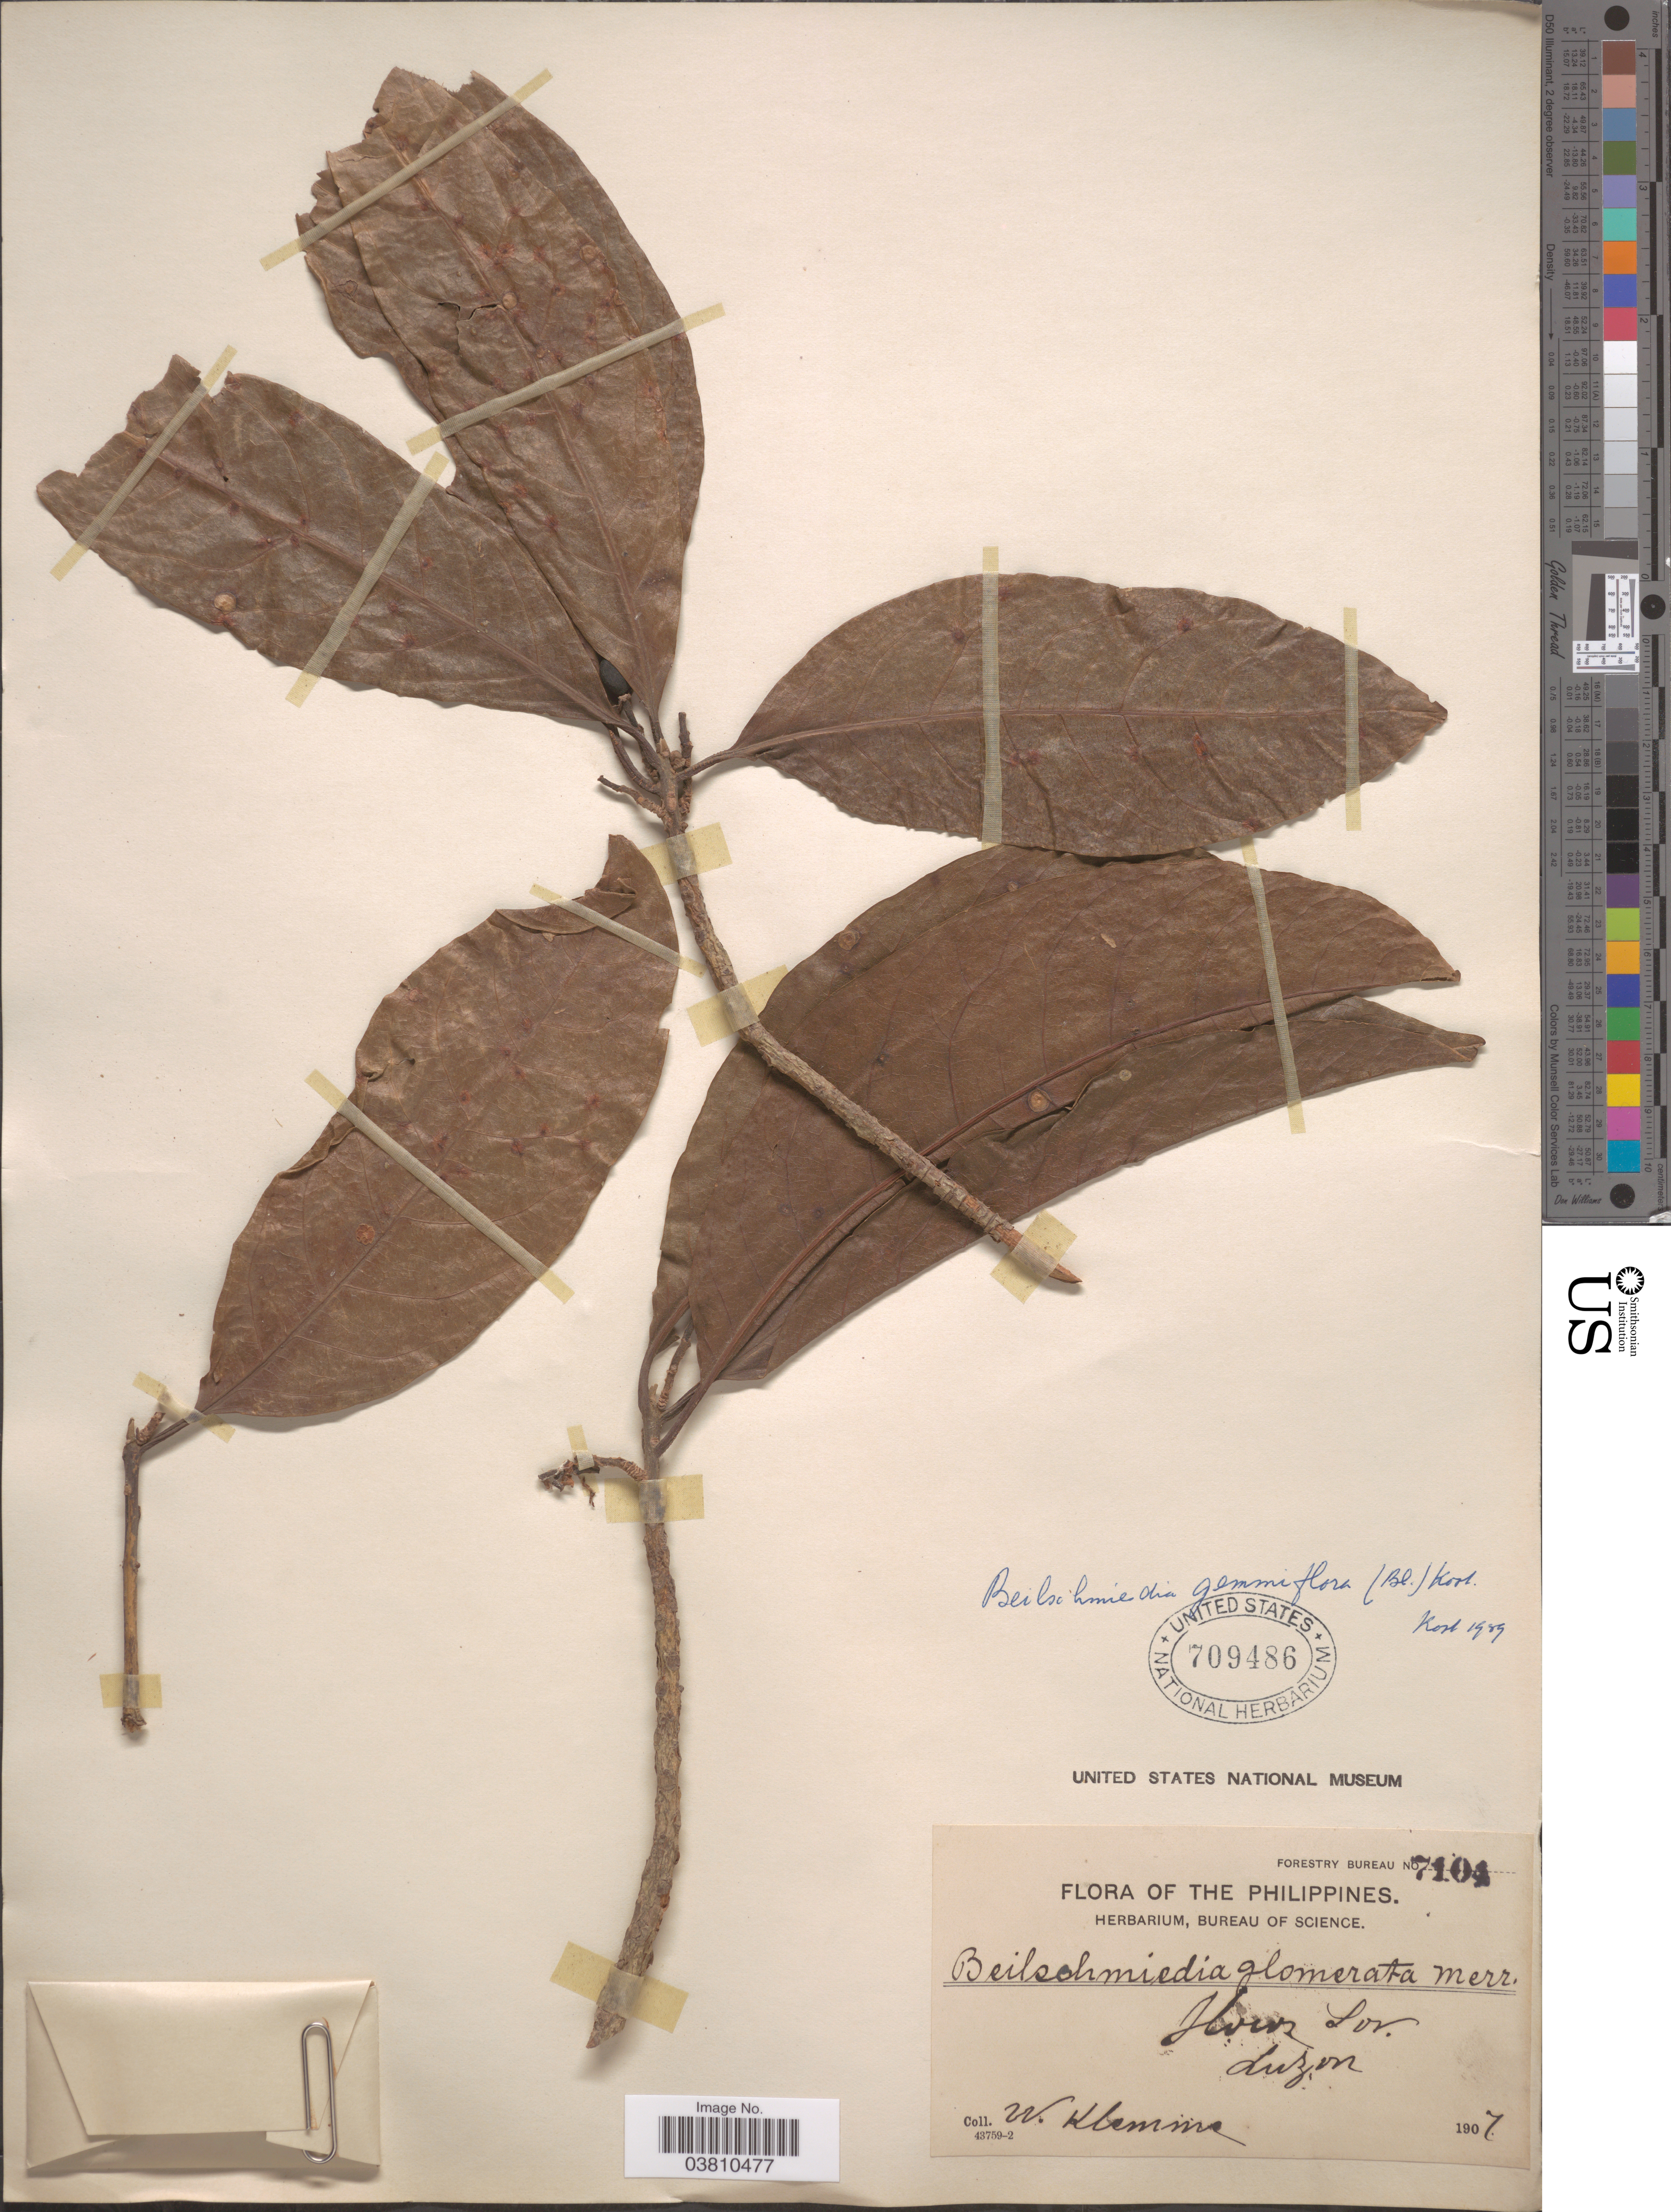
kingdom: Plantae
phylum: Tracheophyta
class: Magnoliopsida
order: Laurales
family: Lauraceae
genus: Beilschmiedia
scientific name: Beilschmiedia glomerata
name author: Merr.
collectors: W. Klemms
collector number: Forestry Bureau 7104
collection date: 1907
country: Philippines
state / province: Ilocos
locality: Ilocos Sur. Luzon.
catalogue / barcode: US 709486